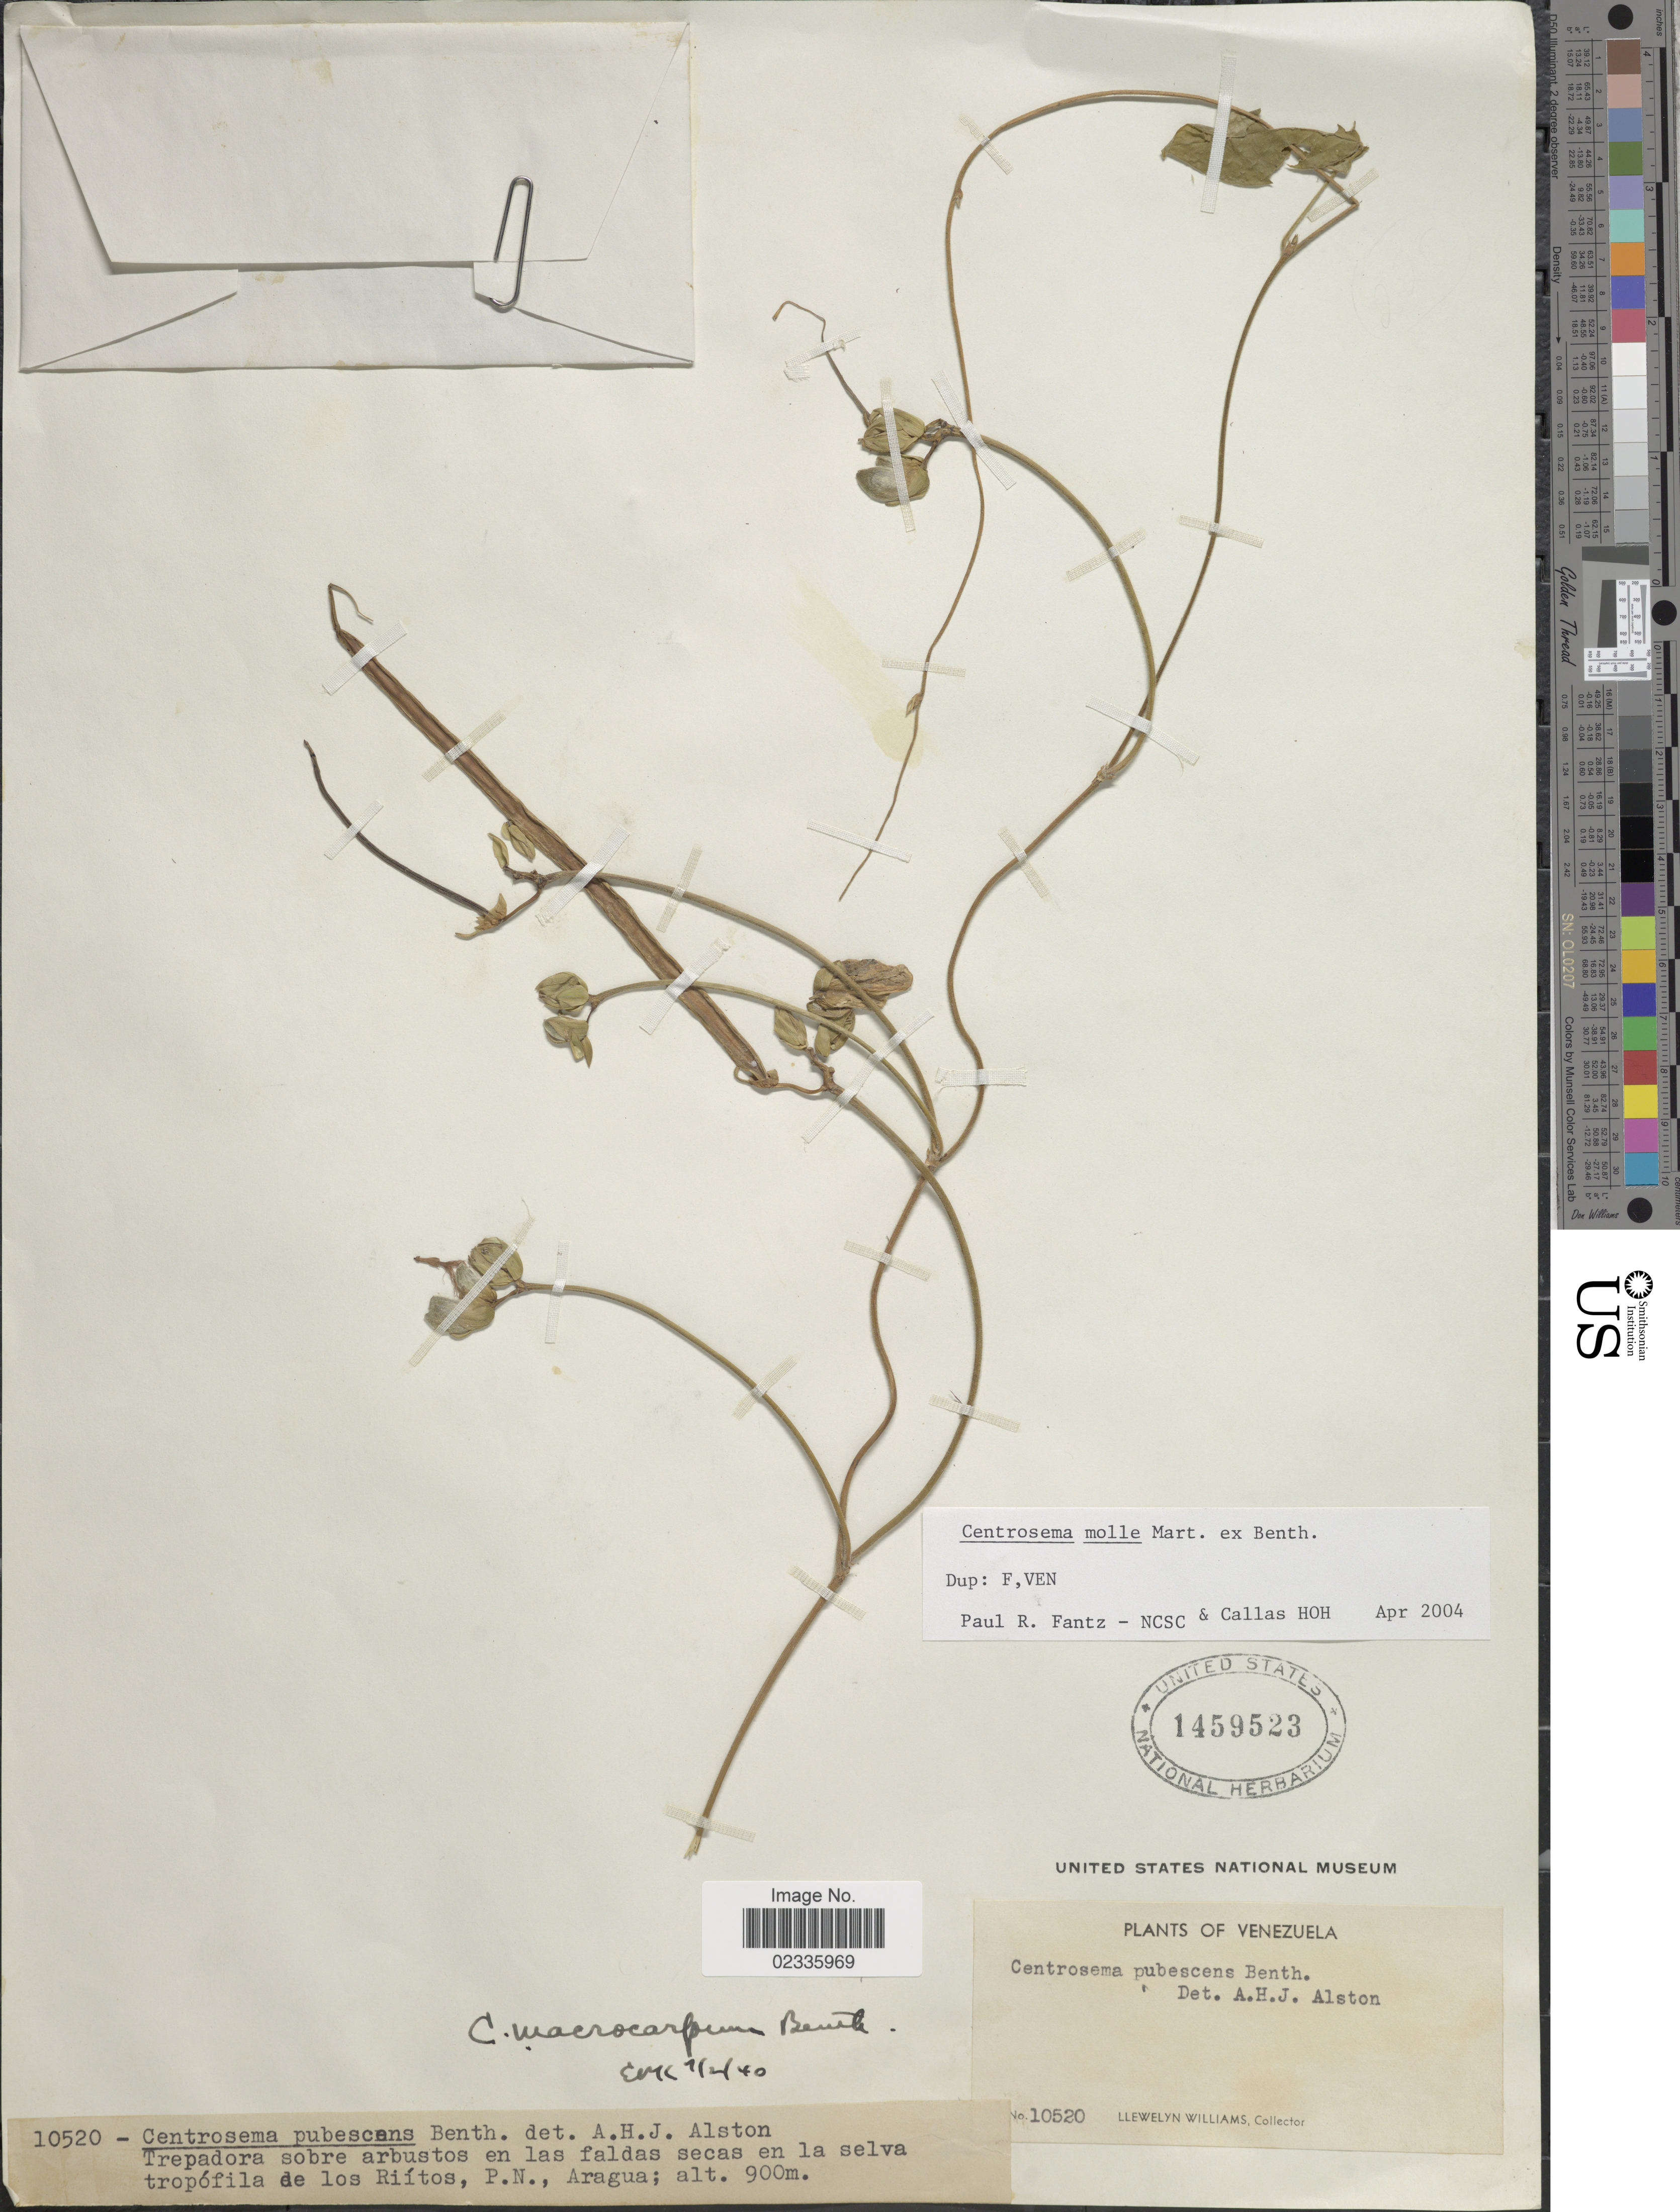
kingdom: Plantae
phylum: Tracheophyta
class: Magnoliopsida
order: Fabales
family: Fabaceae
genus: Centrosema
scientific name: Centrosema molle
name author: Mart. ex Benth.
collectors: Ll. Williams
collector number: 10520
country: Venezuela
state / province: Aragua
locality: Los Riítos, P. N.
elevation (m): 900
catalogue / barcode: US 1459523